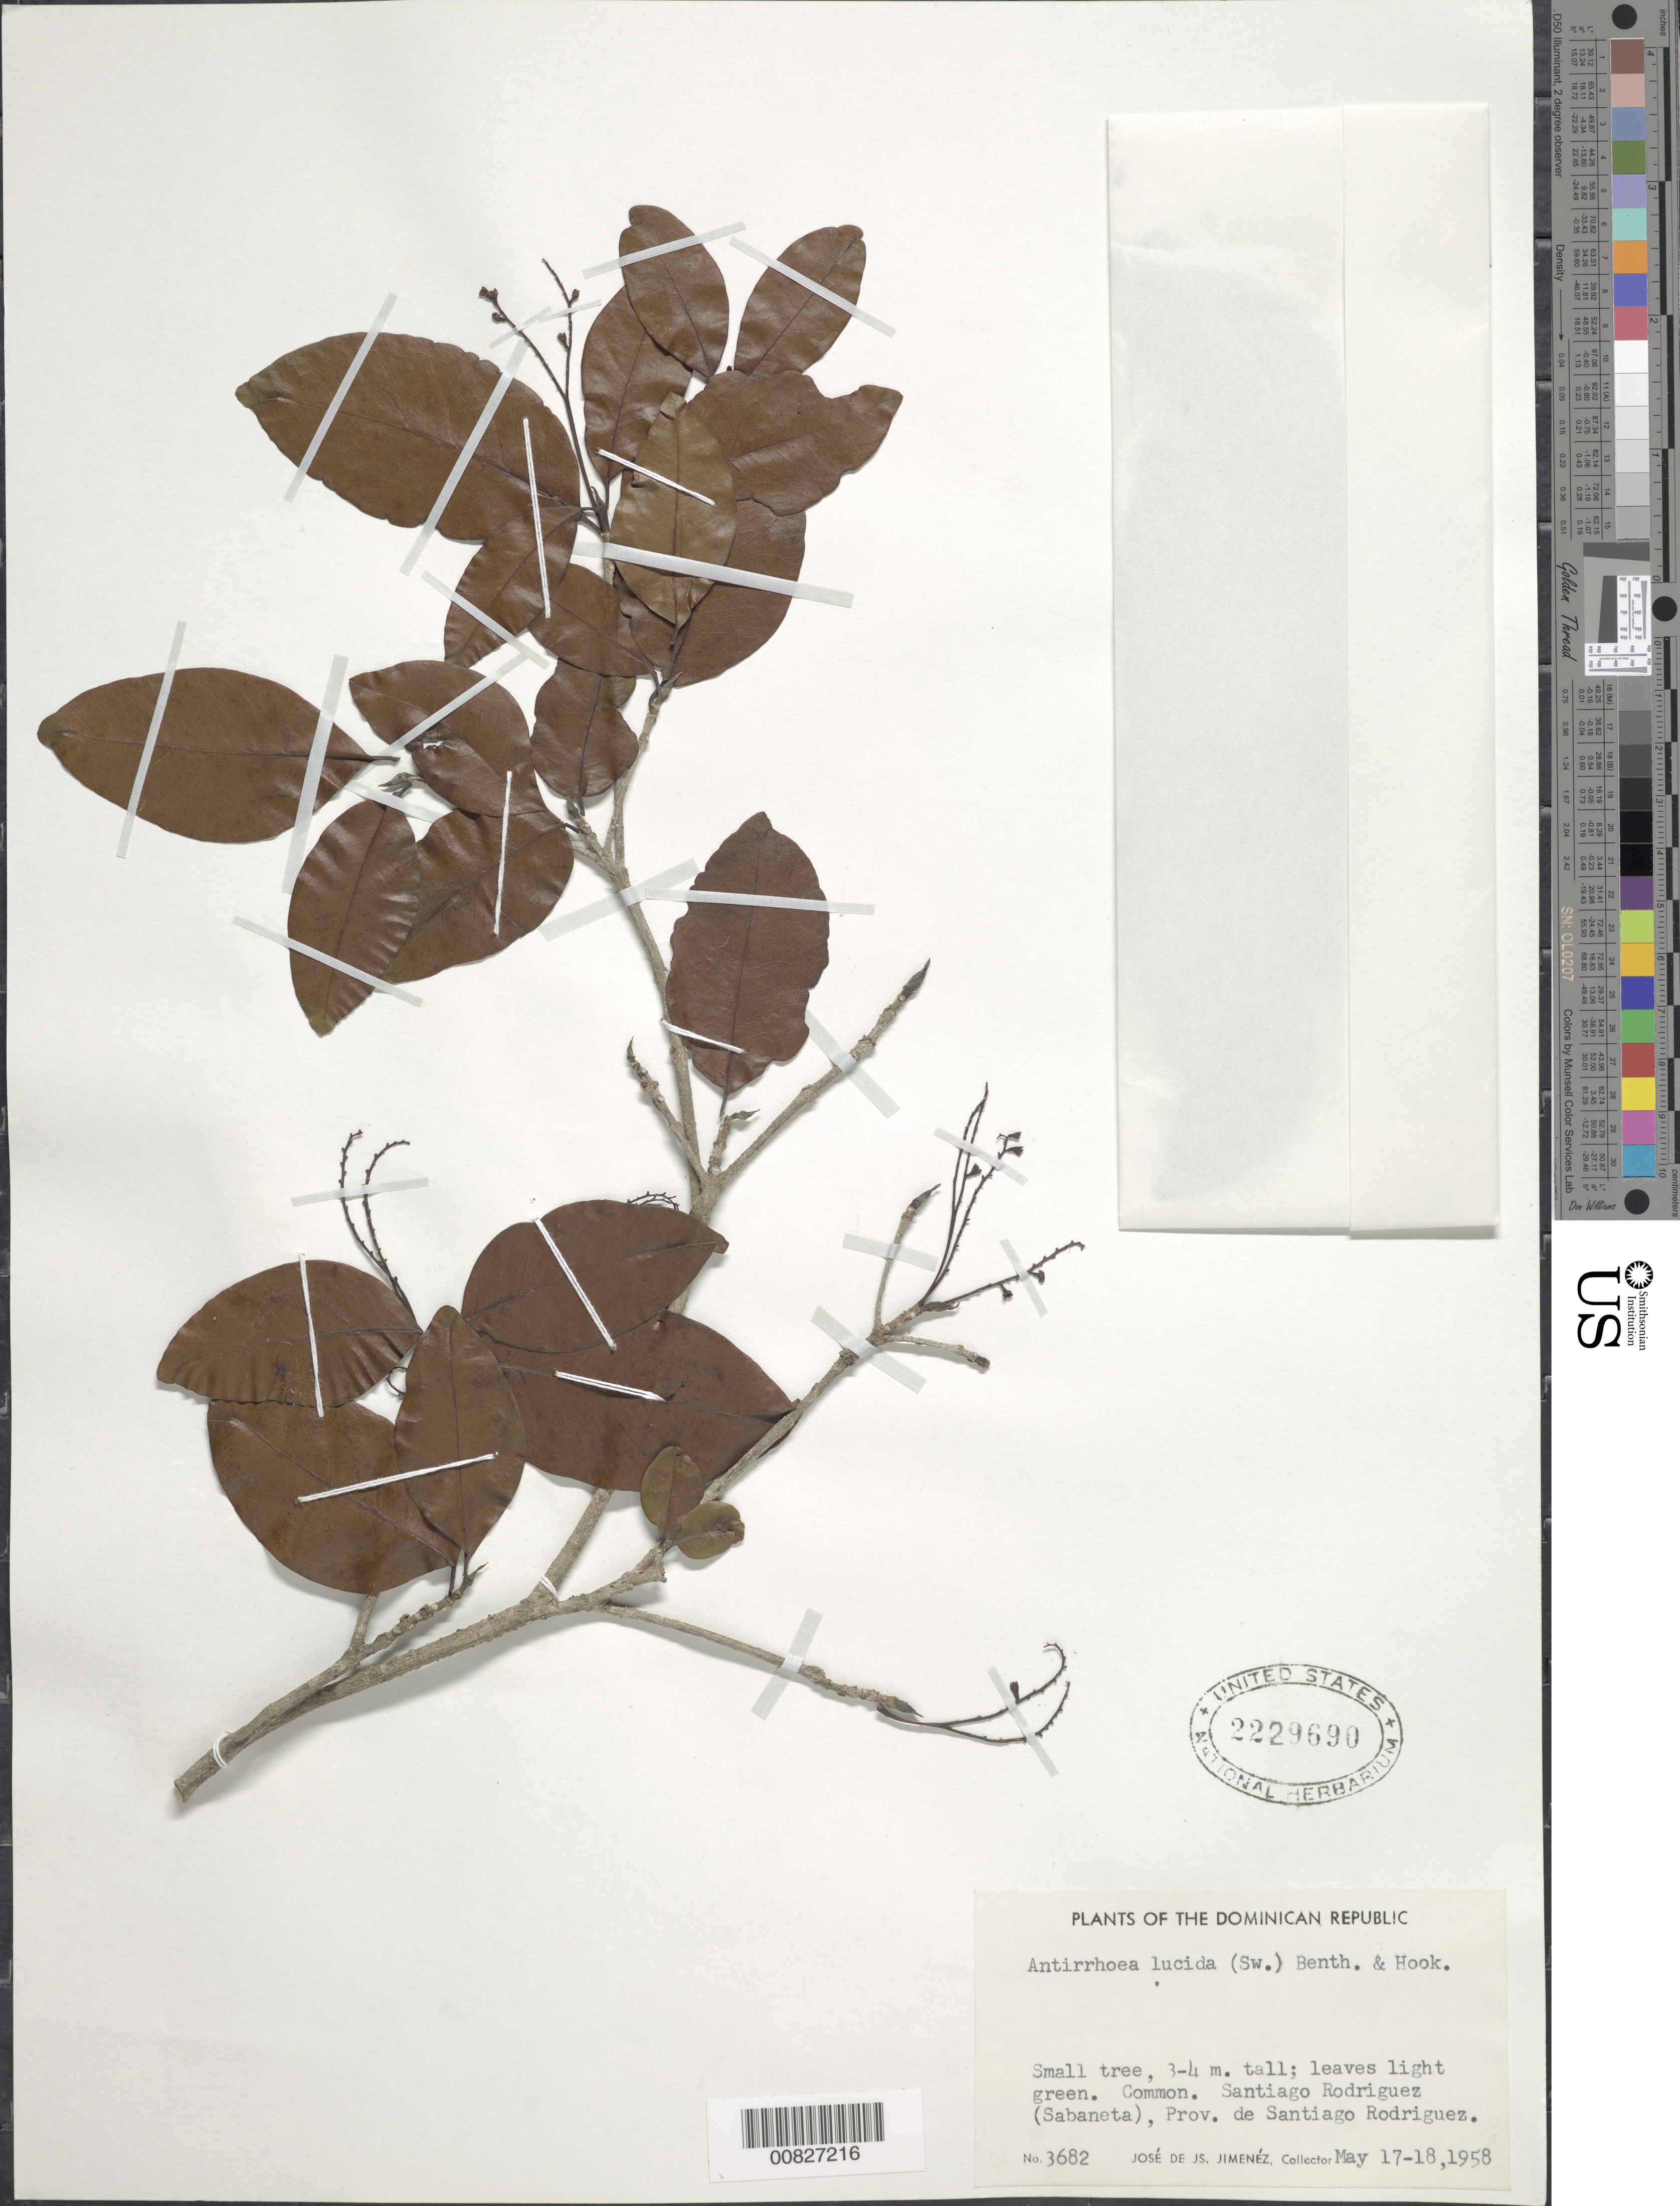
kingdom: Plantae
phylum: Tracheophyta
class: Magnoliopsida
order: Gentianales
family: Rubiaceae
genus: Stenostomum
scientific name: Stenostomum lucidum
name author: (Sw.) C.F. Gaertn.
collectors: J. J. Jiménez Almonte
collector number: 3682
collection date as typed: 17 May 1958 to 18 May 1958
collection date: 1958-05-17/1958-05-18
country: Dominican Republic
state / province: Santiago Rodríguez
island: Hispaniola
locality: Santiago Rodríguez (Sabaneta).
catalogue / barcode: US 2229690